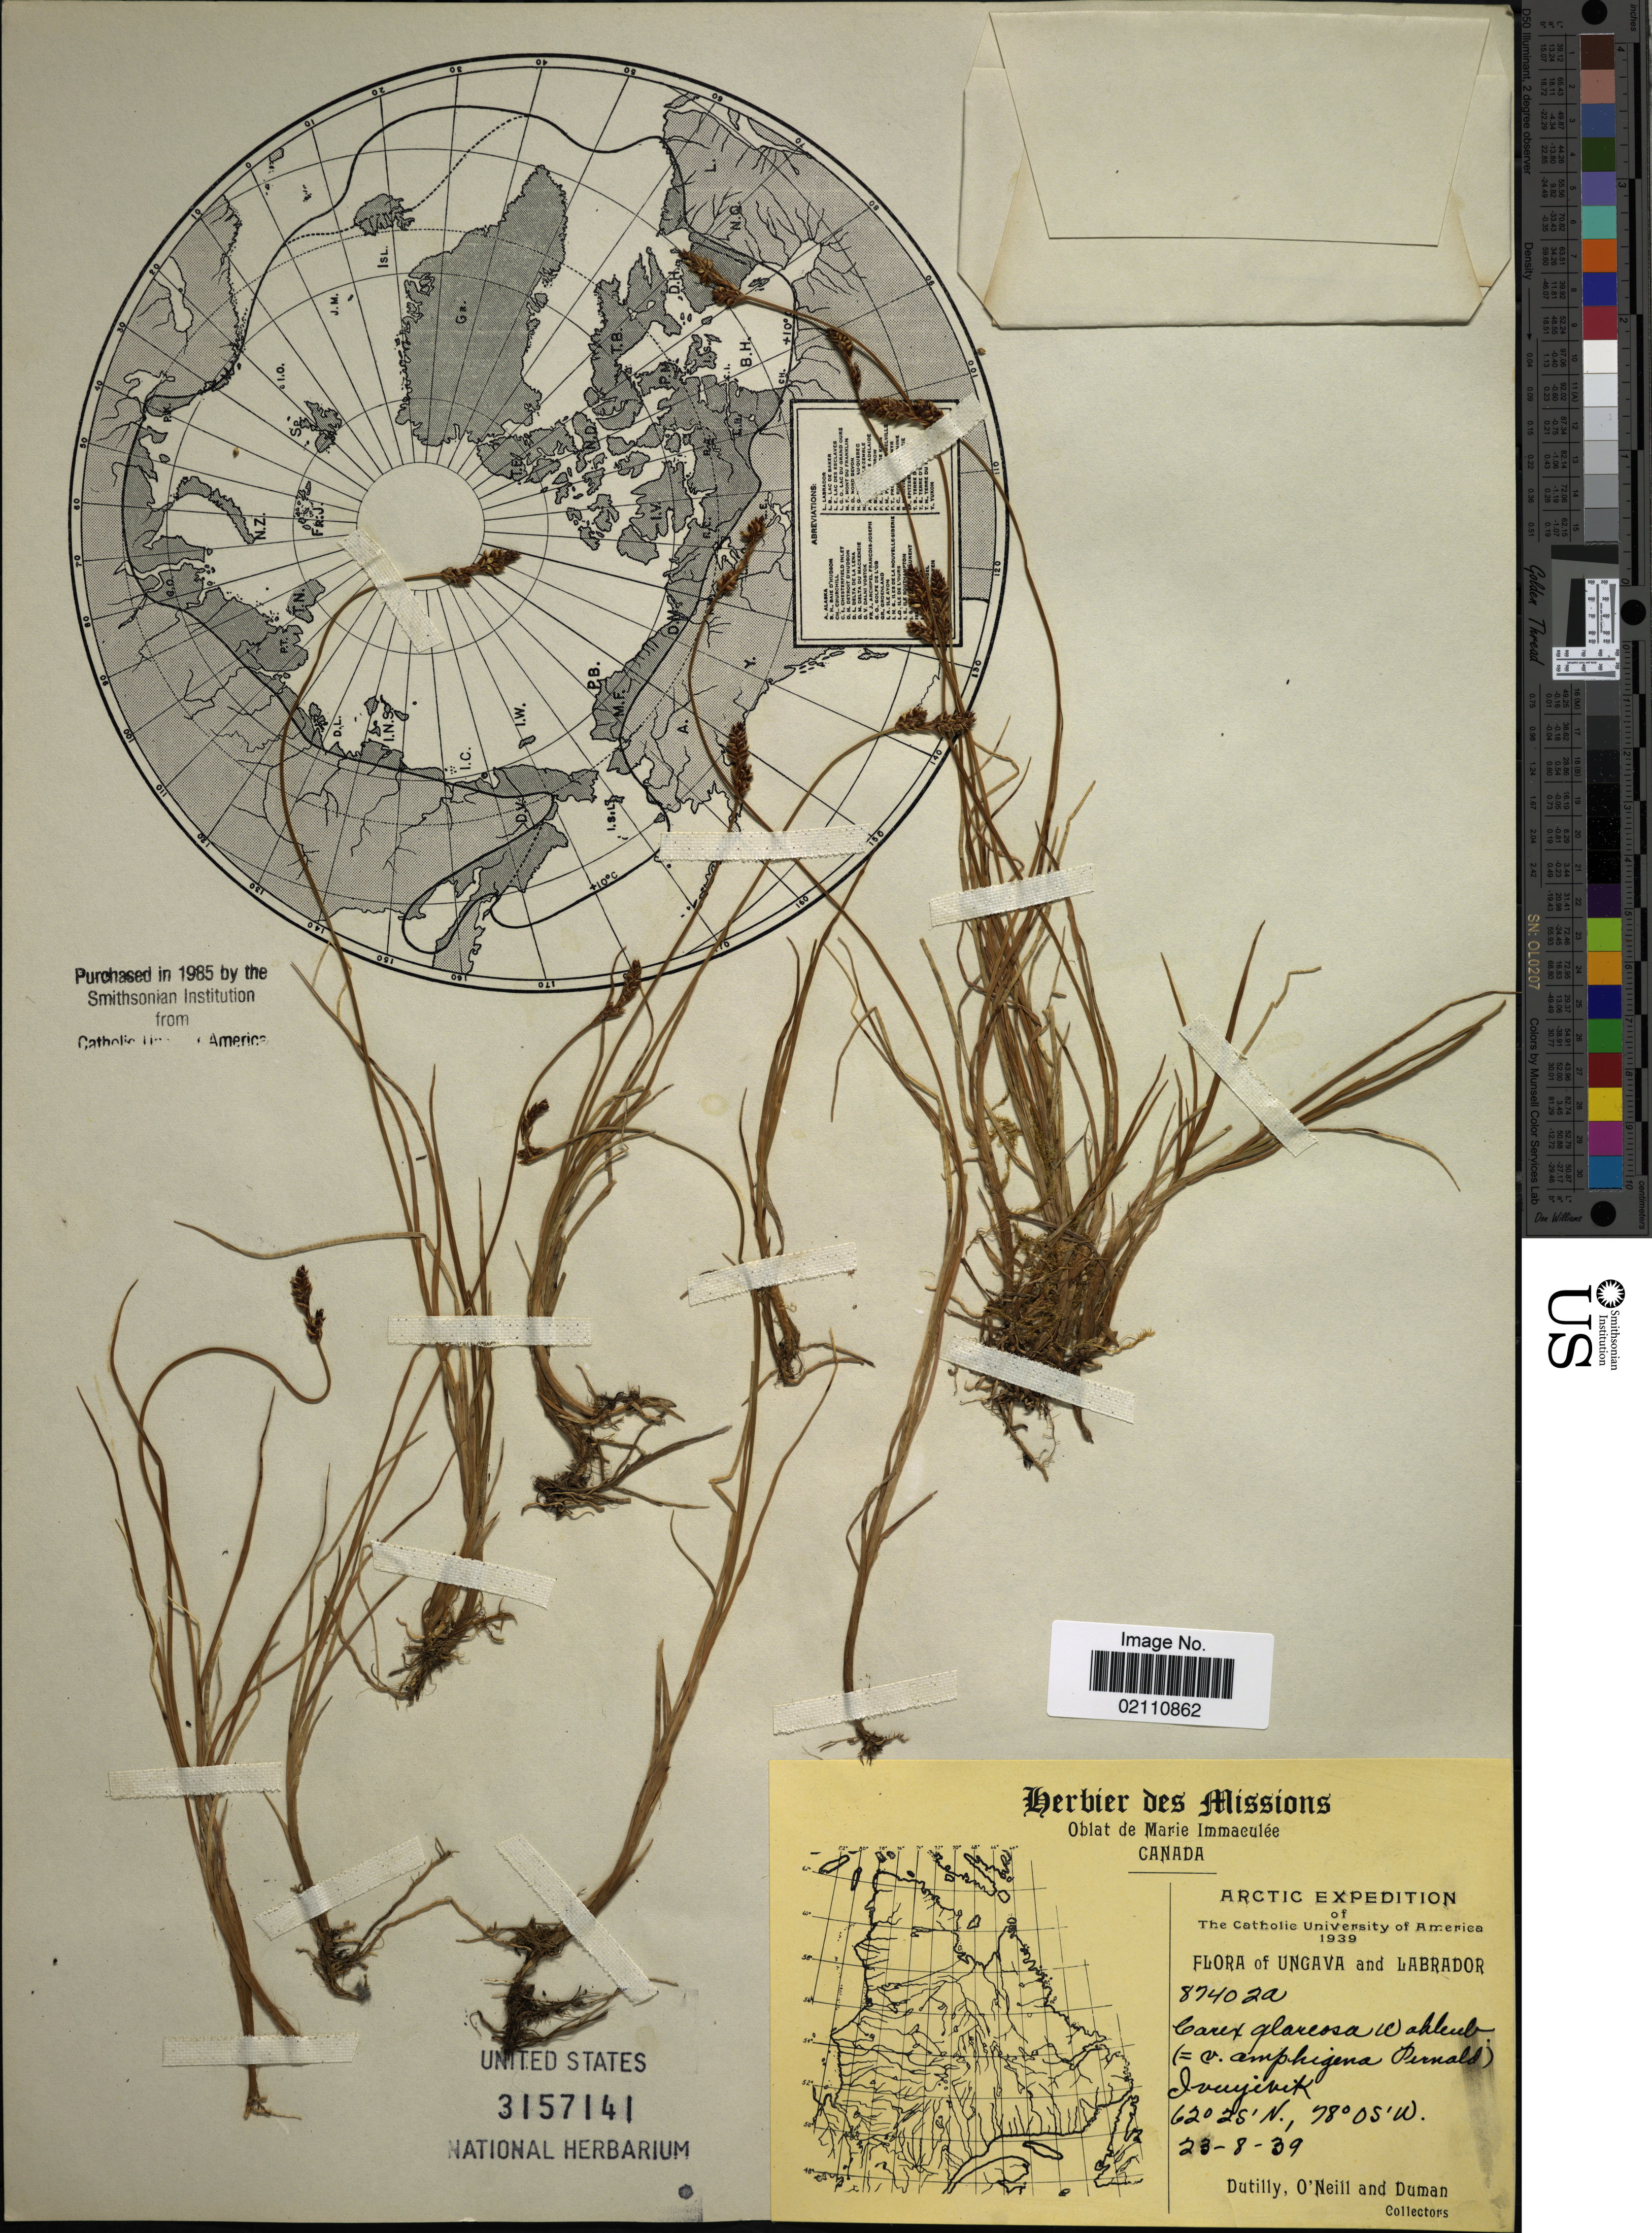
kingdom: Plantae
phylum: Tracheophyta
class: Liliopsida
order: Poales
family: Cyperaceae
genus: Carex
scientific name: Carex glareosa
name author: Schkuhr ex Wahlenb.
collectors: -. Dutilly, O' Neill & -. Duman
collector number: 87402a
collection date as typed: Transcribed d/m/y: 23/8/39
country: Canada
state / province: Quebec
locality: Oblat de Marie Immaculee, Canada, Ungava and Labrador, Ivuyivik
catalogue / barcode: US 3157141